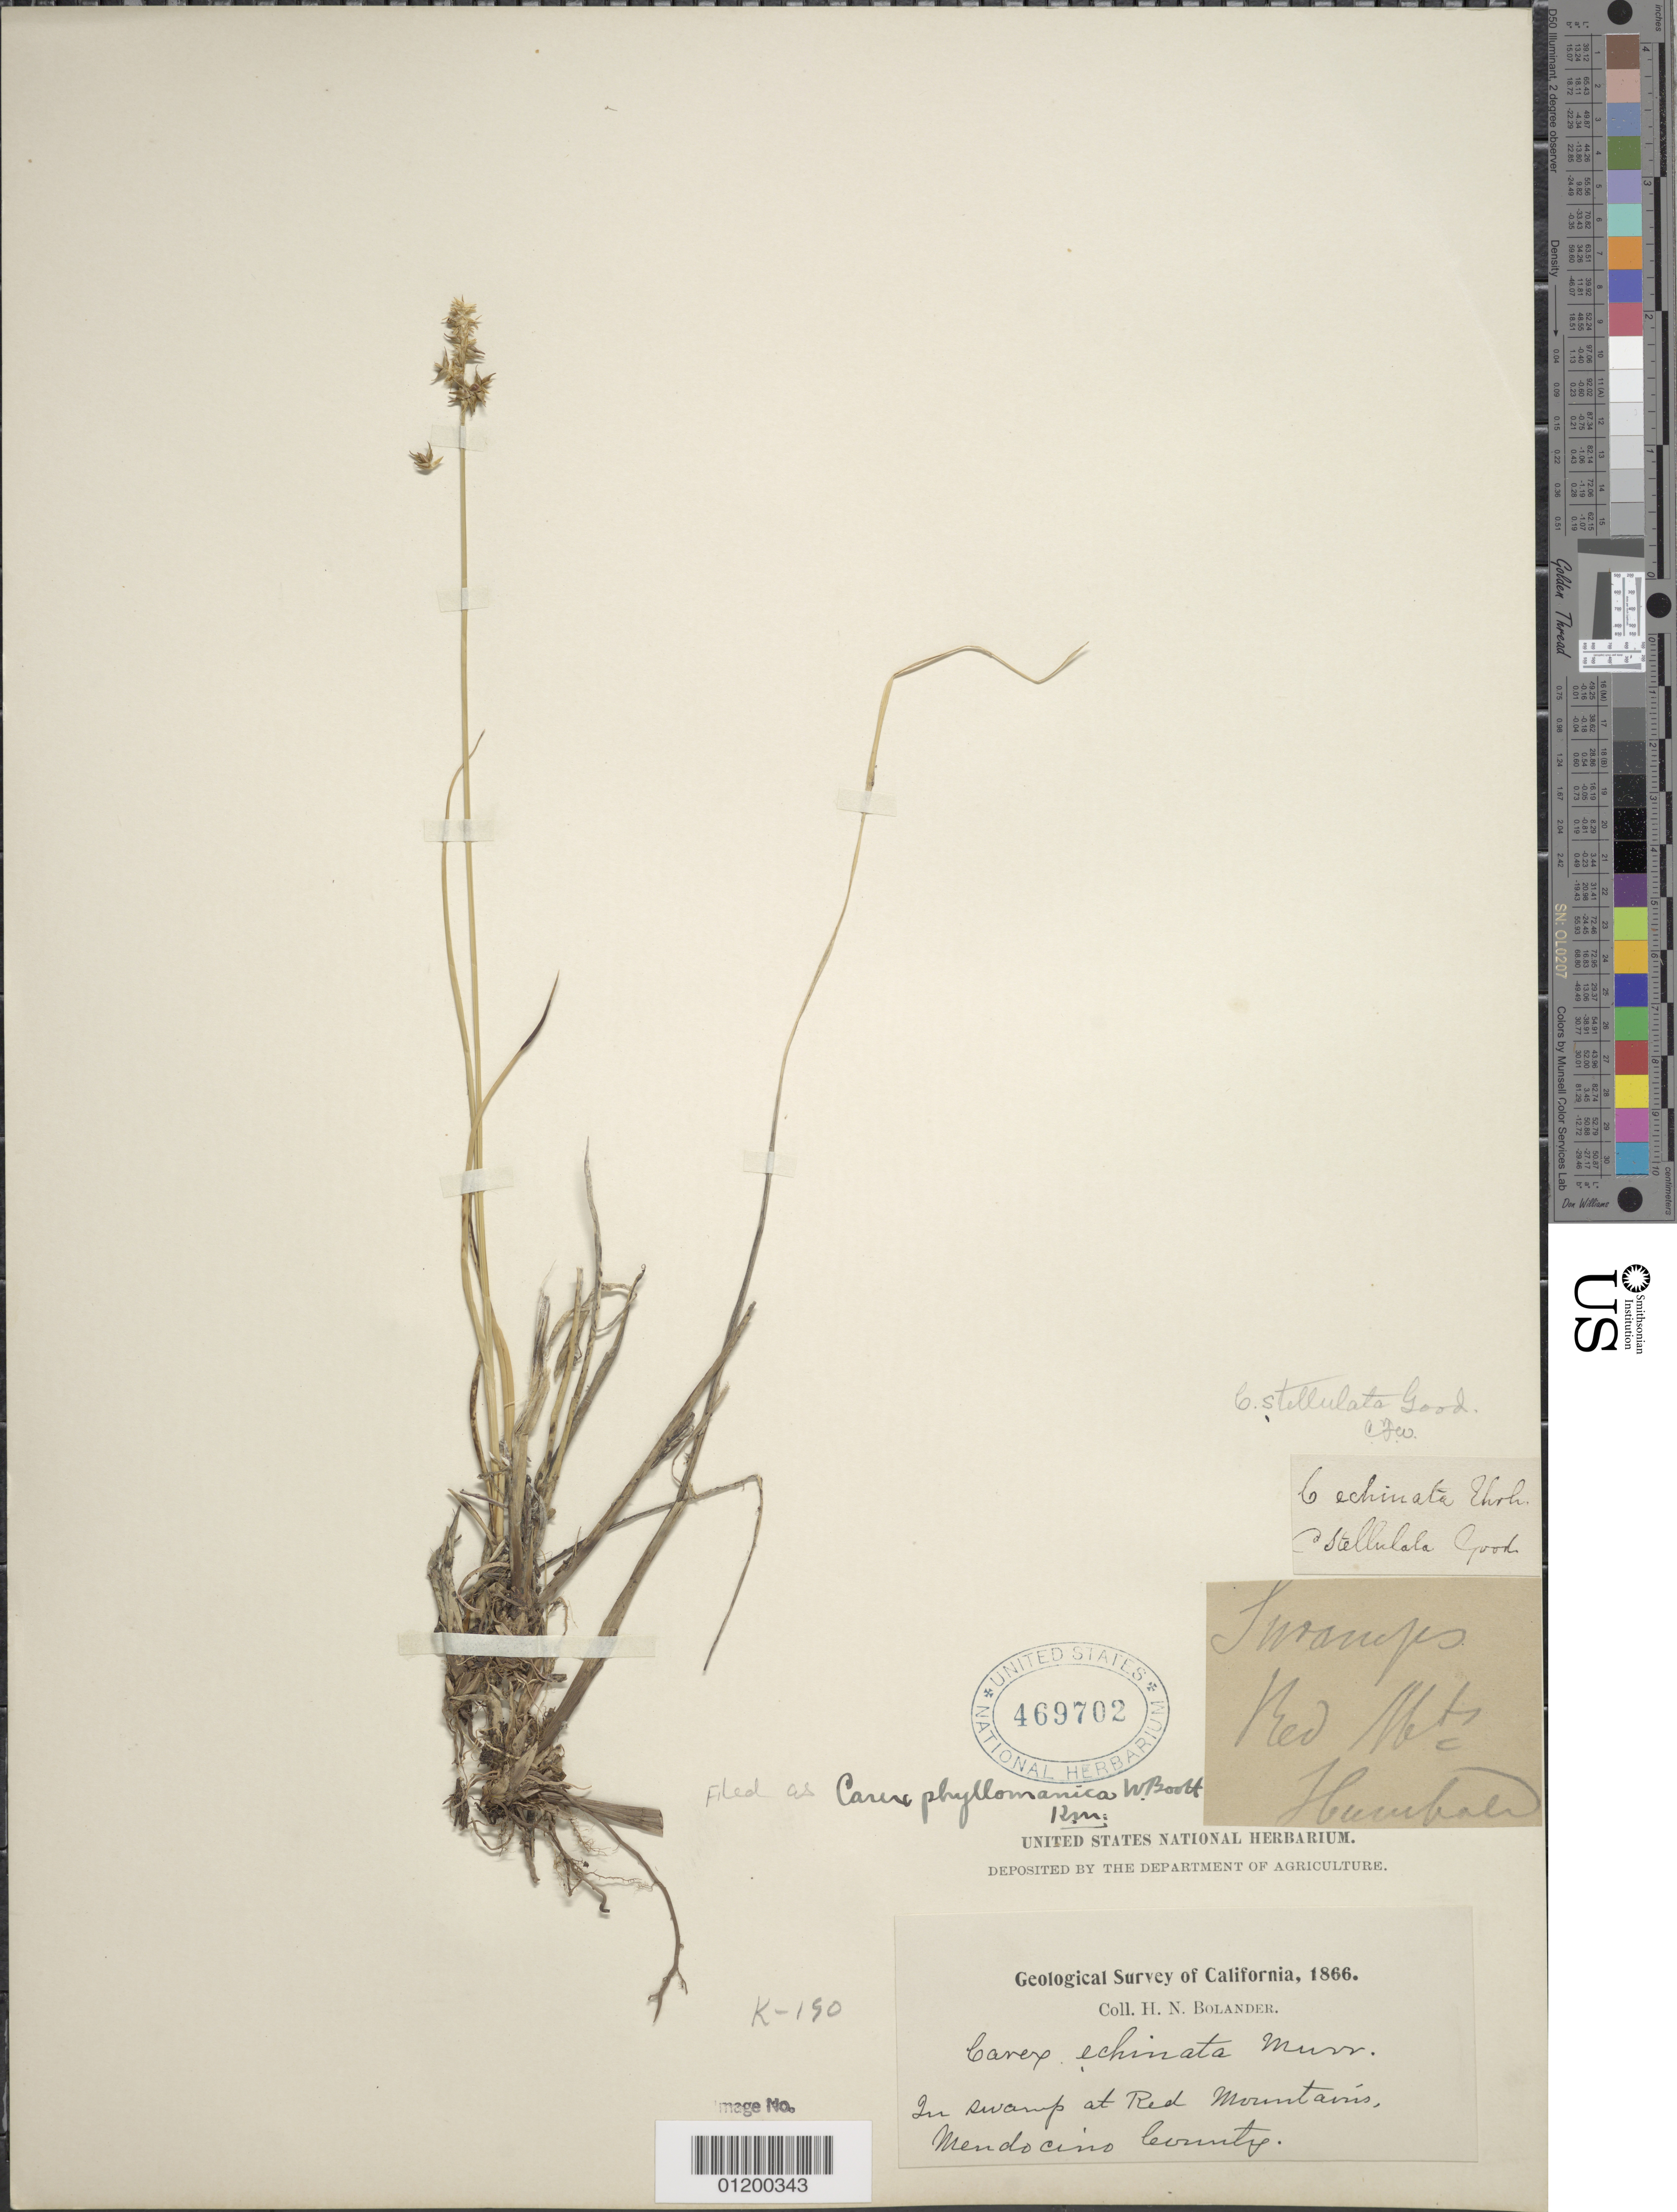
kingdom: Plantae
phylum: Tracheophyta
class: Liliopsida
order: Poales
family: Cyperaceae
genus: Carex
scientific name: Carex echinata subsp. phyllomanica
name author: (W. Boott) Reznicek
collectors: H. Bolander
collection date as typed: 1866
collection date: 1866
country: United States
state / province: California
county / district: Mendocino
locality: Red Mt.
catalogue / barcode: US 469702